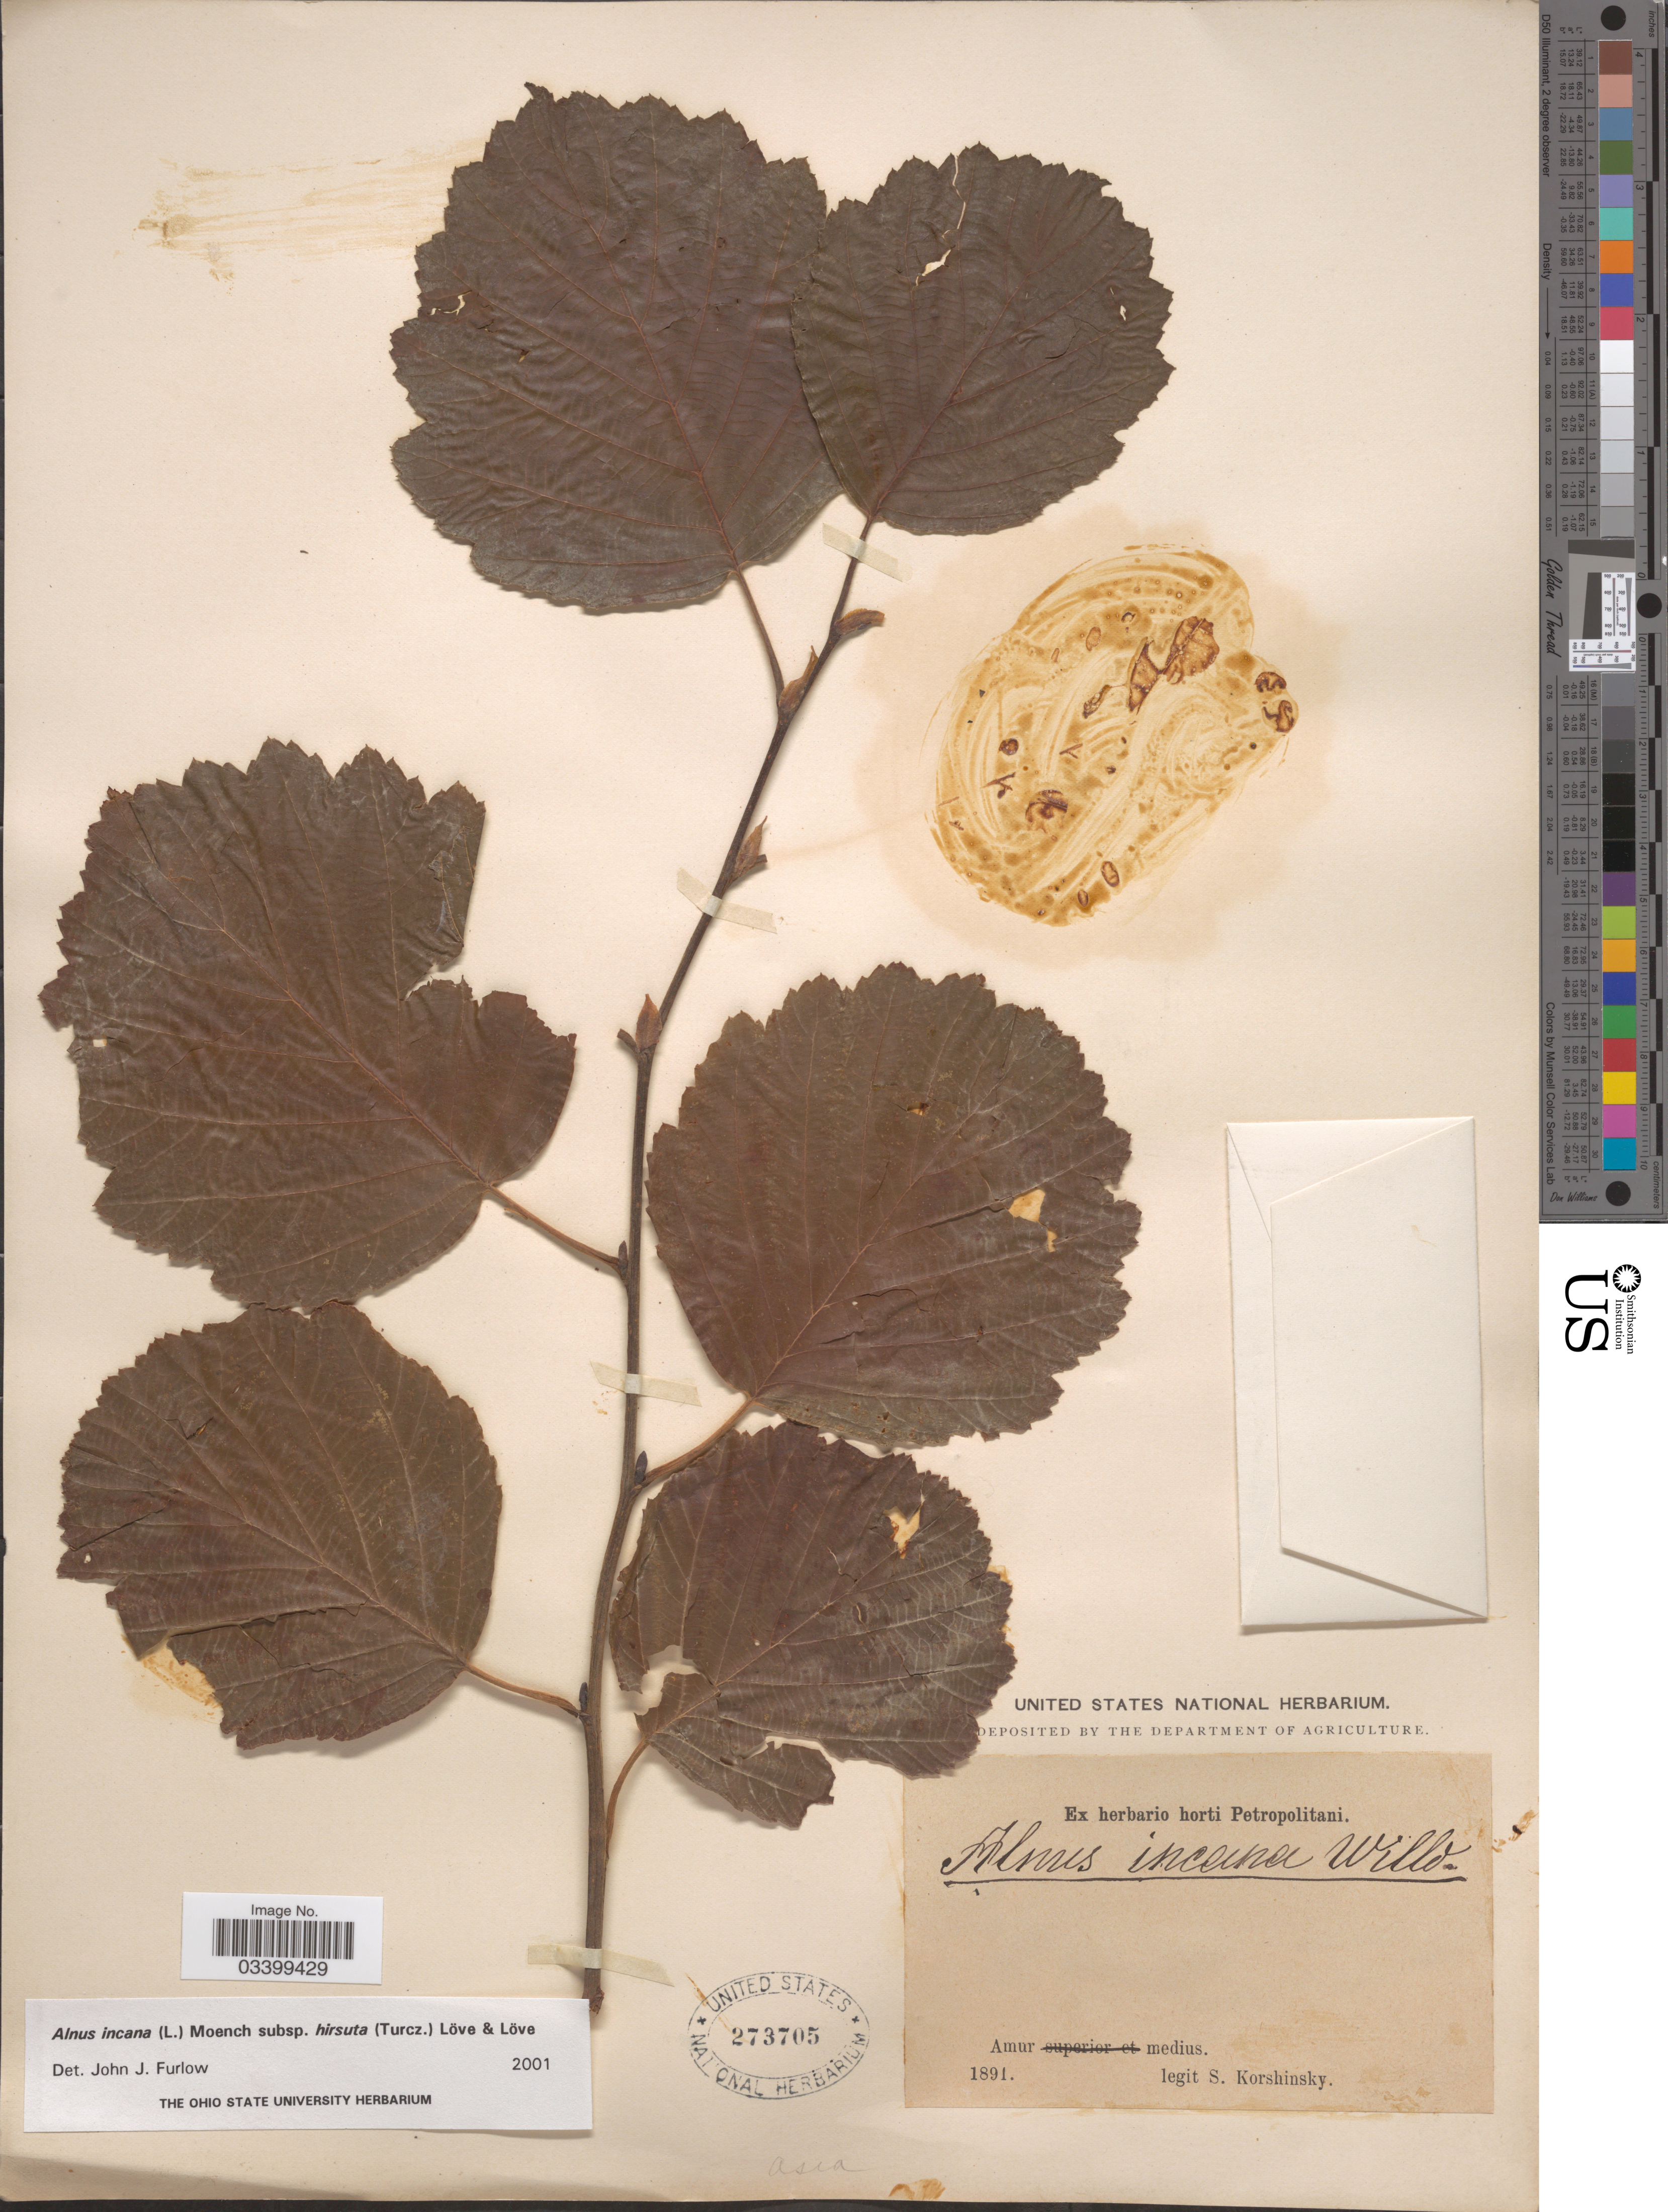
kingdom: Plantae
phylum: Tracheophyta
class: Magnoliopsida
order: Fagales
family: Betulaceae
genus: Alnus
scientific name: Alnus incana subsp. hirsuta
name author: (Spach) Á. Löve & D. Löve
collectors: S. I. Korshinsky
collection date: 1891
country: Russian Federation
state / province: Amur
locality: Amur medius.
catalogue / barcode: US 273705